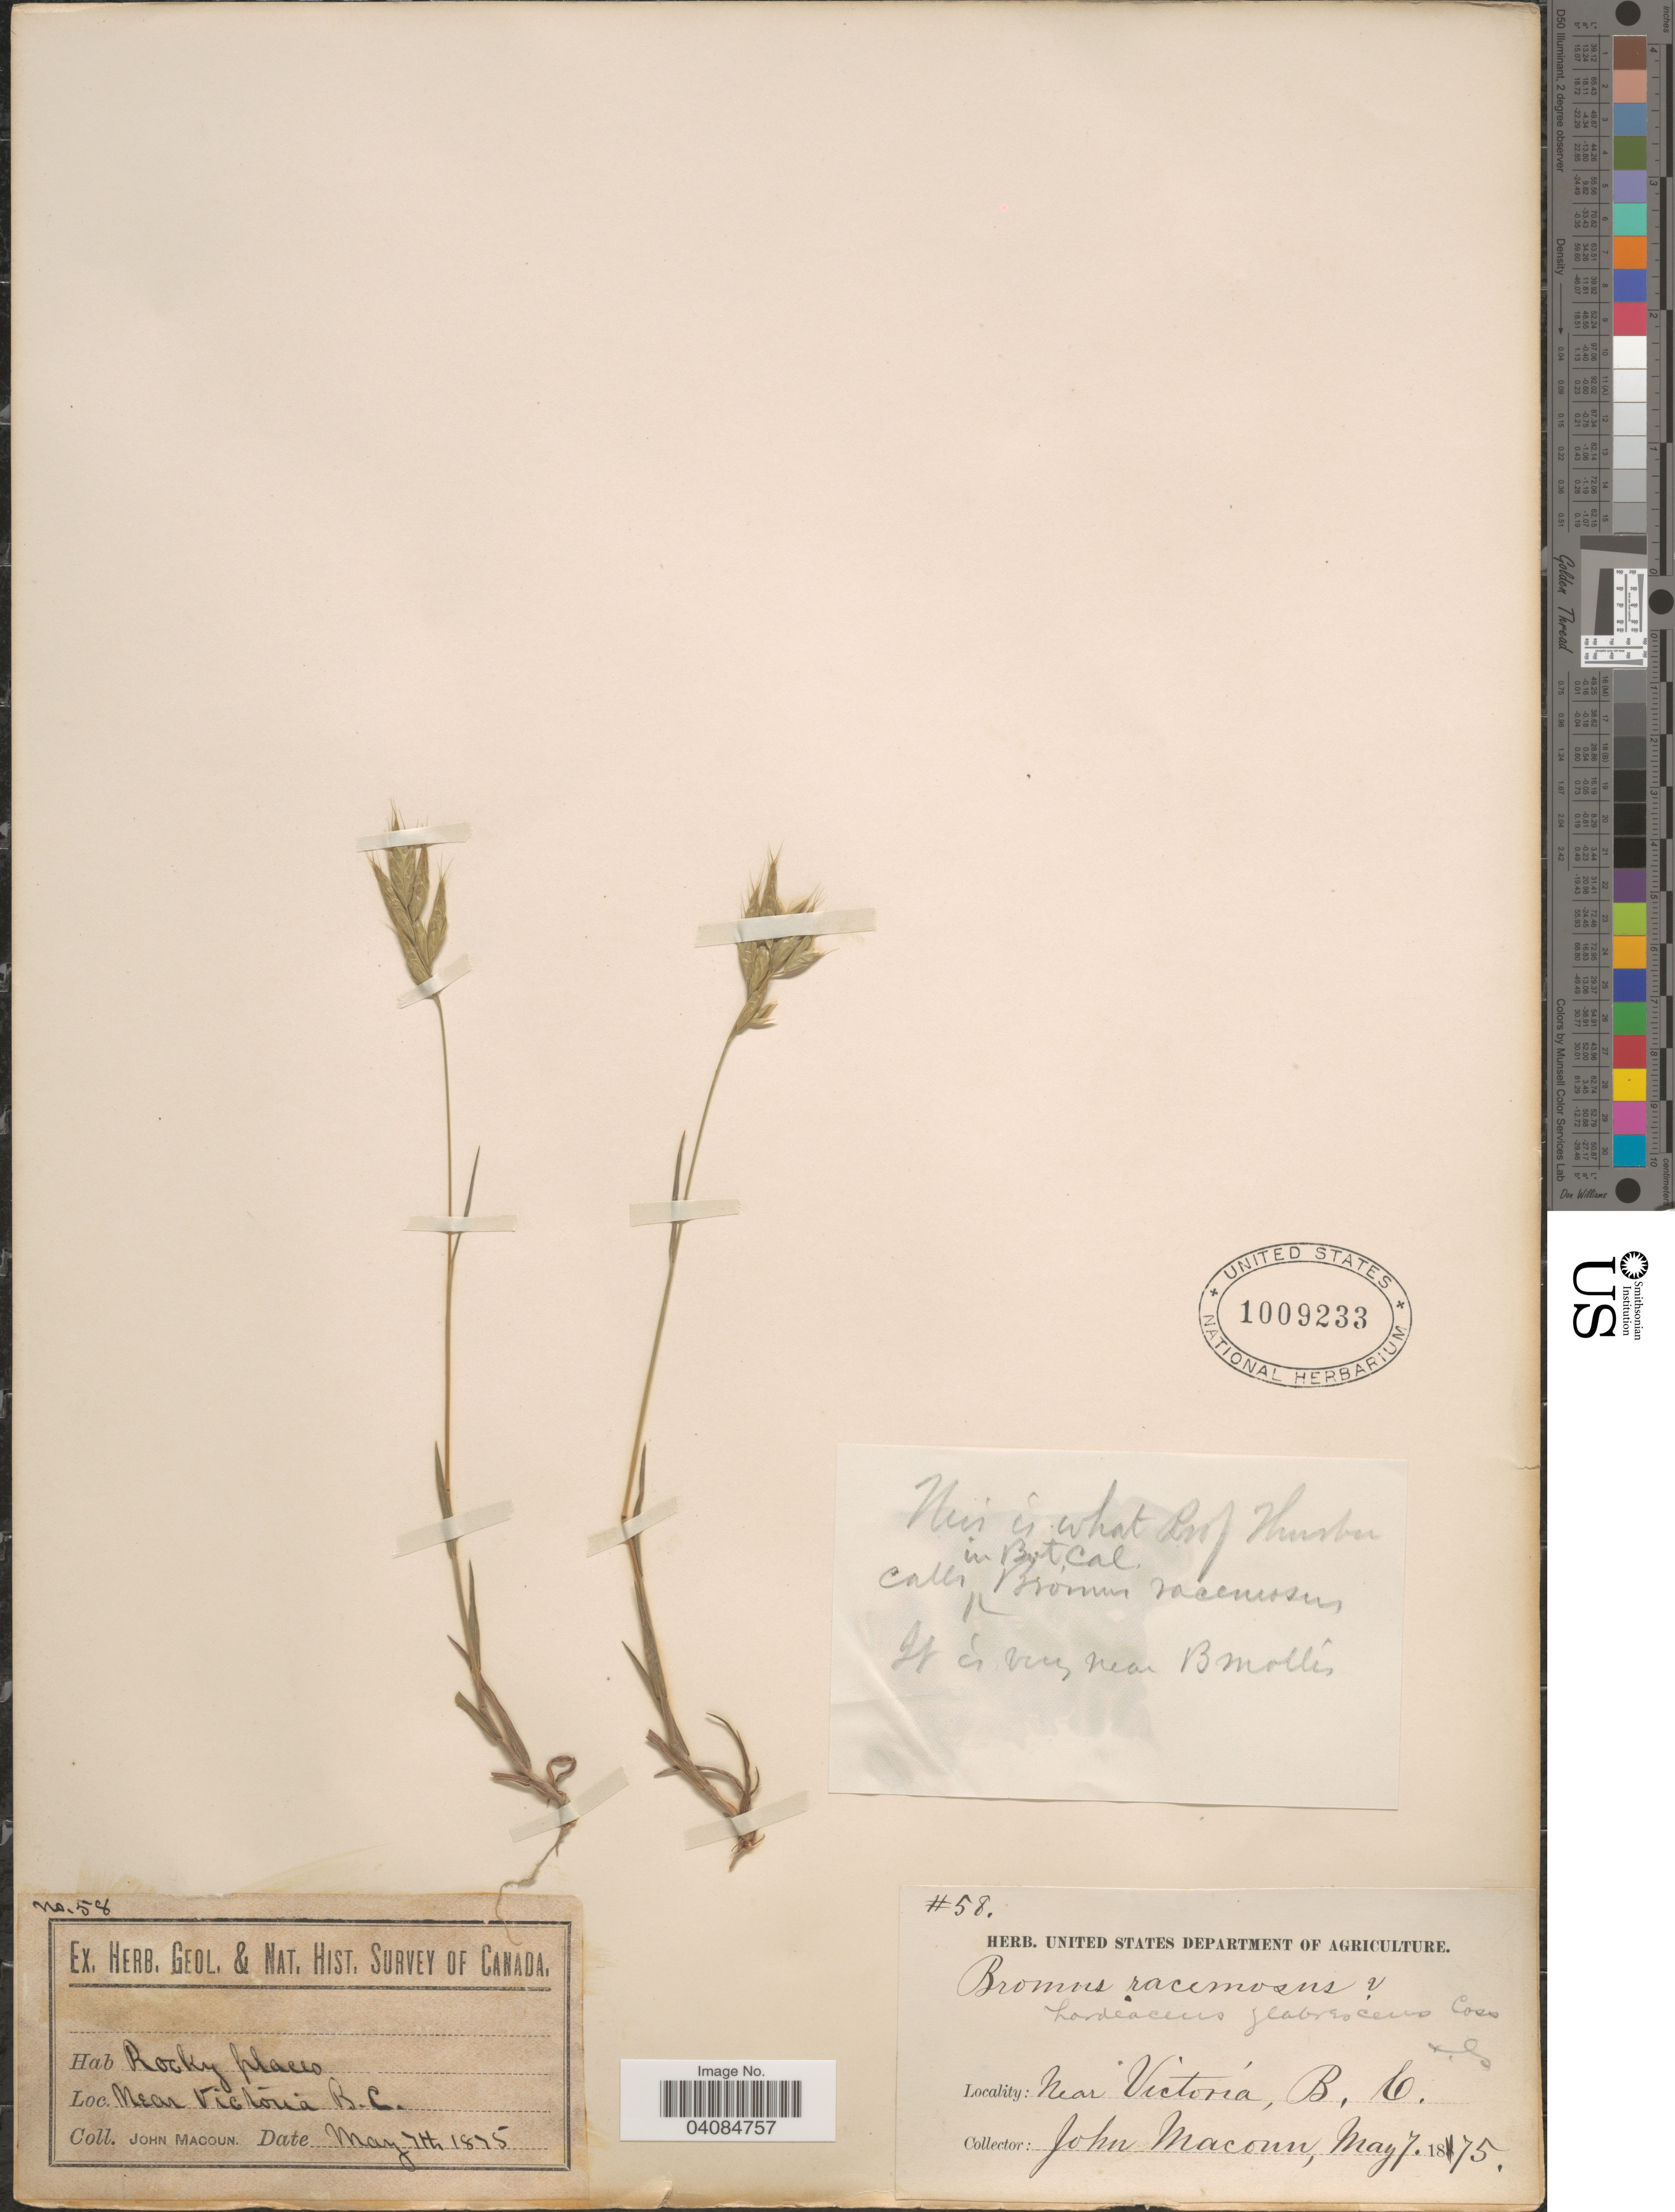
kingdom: Plantae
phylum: Tracheophyta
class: Liliopsida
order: Poales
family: Poaceae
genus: Bromus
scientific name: Bromus racemosus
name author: L.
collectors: J. Macoun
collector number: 58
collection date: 1875-05-07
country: Canada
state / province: British Columbia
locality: Herb.Geol. & Nat. Hist. Survey of Canada. Rocky places. Near Victoria.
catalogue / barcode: US 1009233